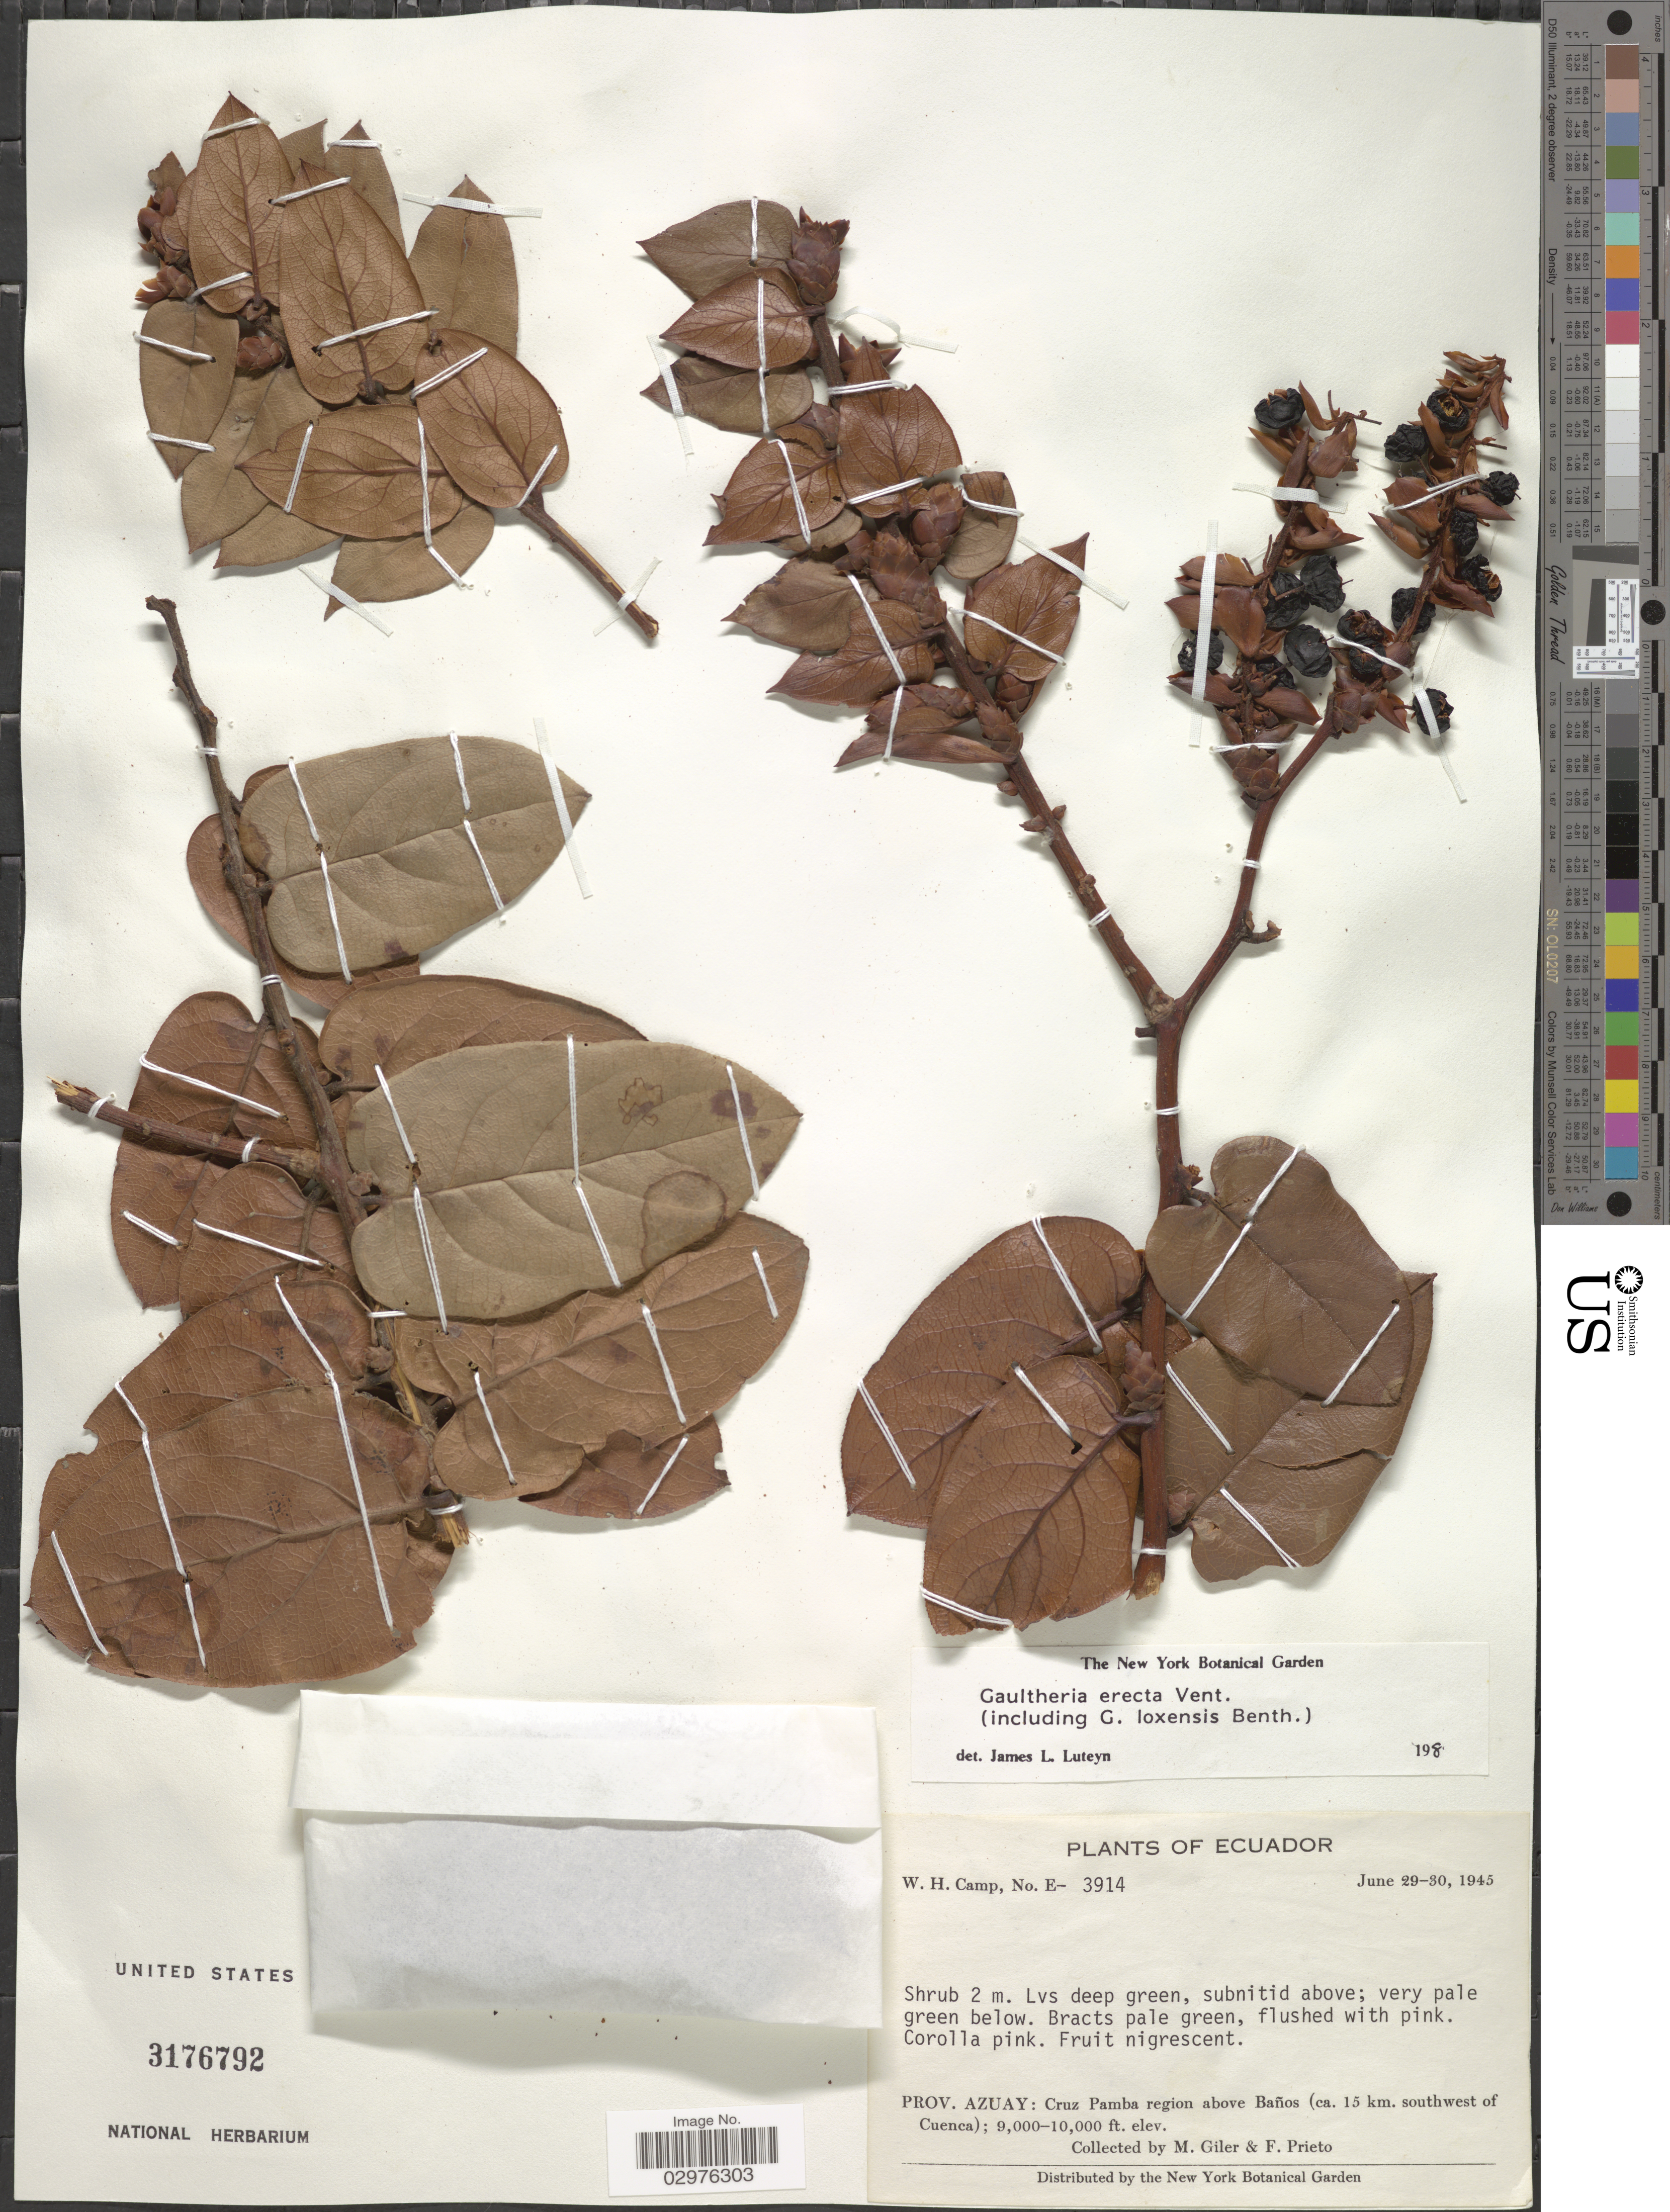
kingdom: Plantae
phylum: Tracheophyta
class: Magnoliopsida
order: Ericales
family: Ericaceae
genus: Gaultheria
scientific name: Gaultheria erecta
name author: Vent.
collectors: M. Gíler & F. Prieto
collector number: E-3914?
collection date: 1945-06-29/1945-06-30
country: Ecuador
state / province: Azuay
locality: Prov. Azuay: Cruz Pamba region above Baños (ca. 15 km. southwest of Cuenca).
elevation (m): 2743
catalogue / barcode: US 3176792